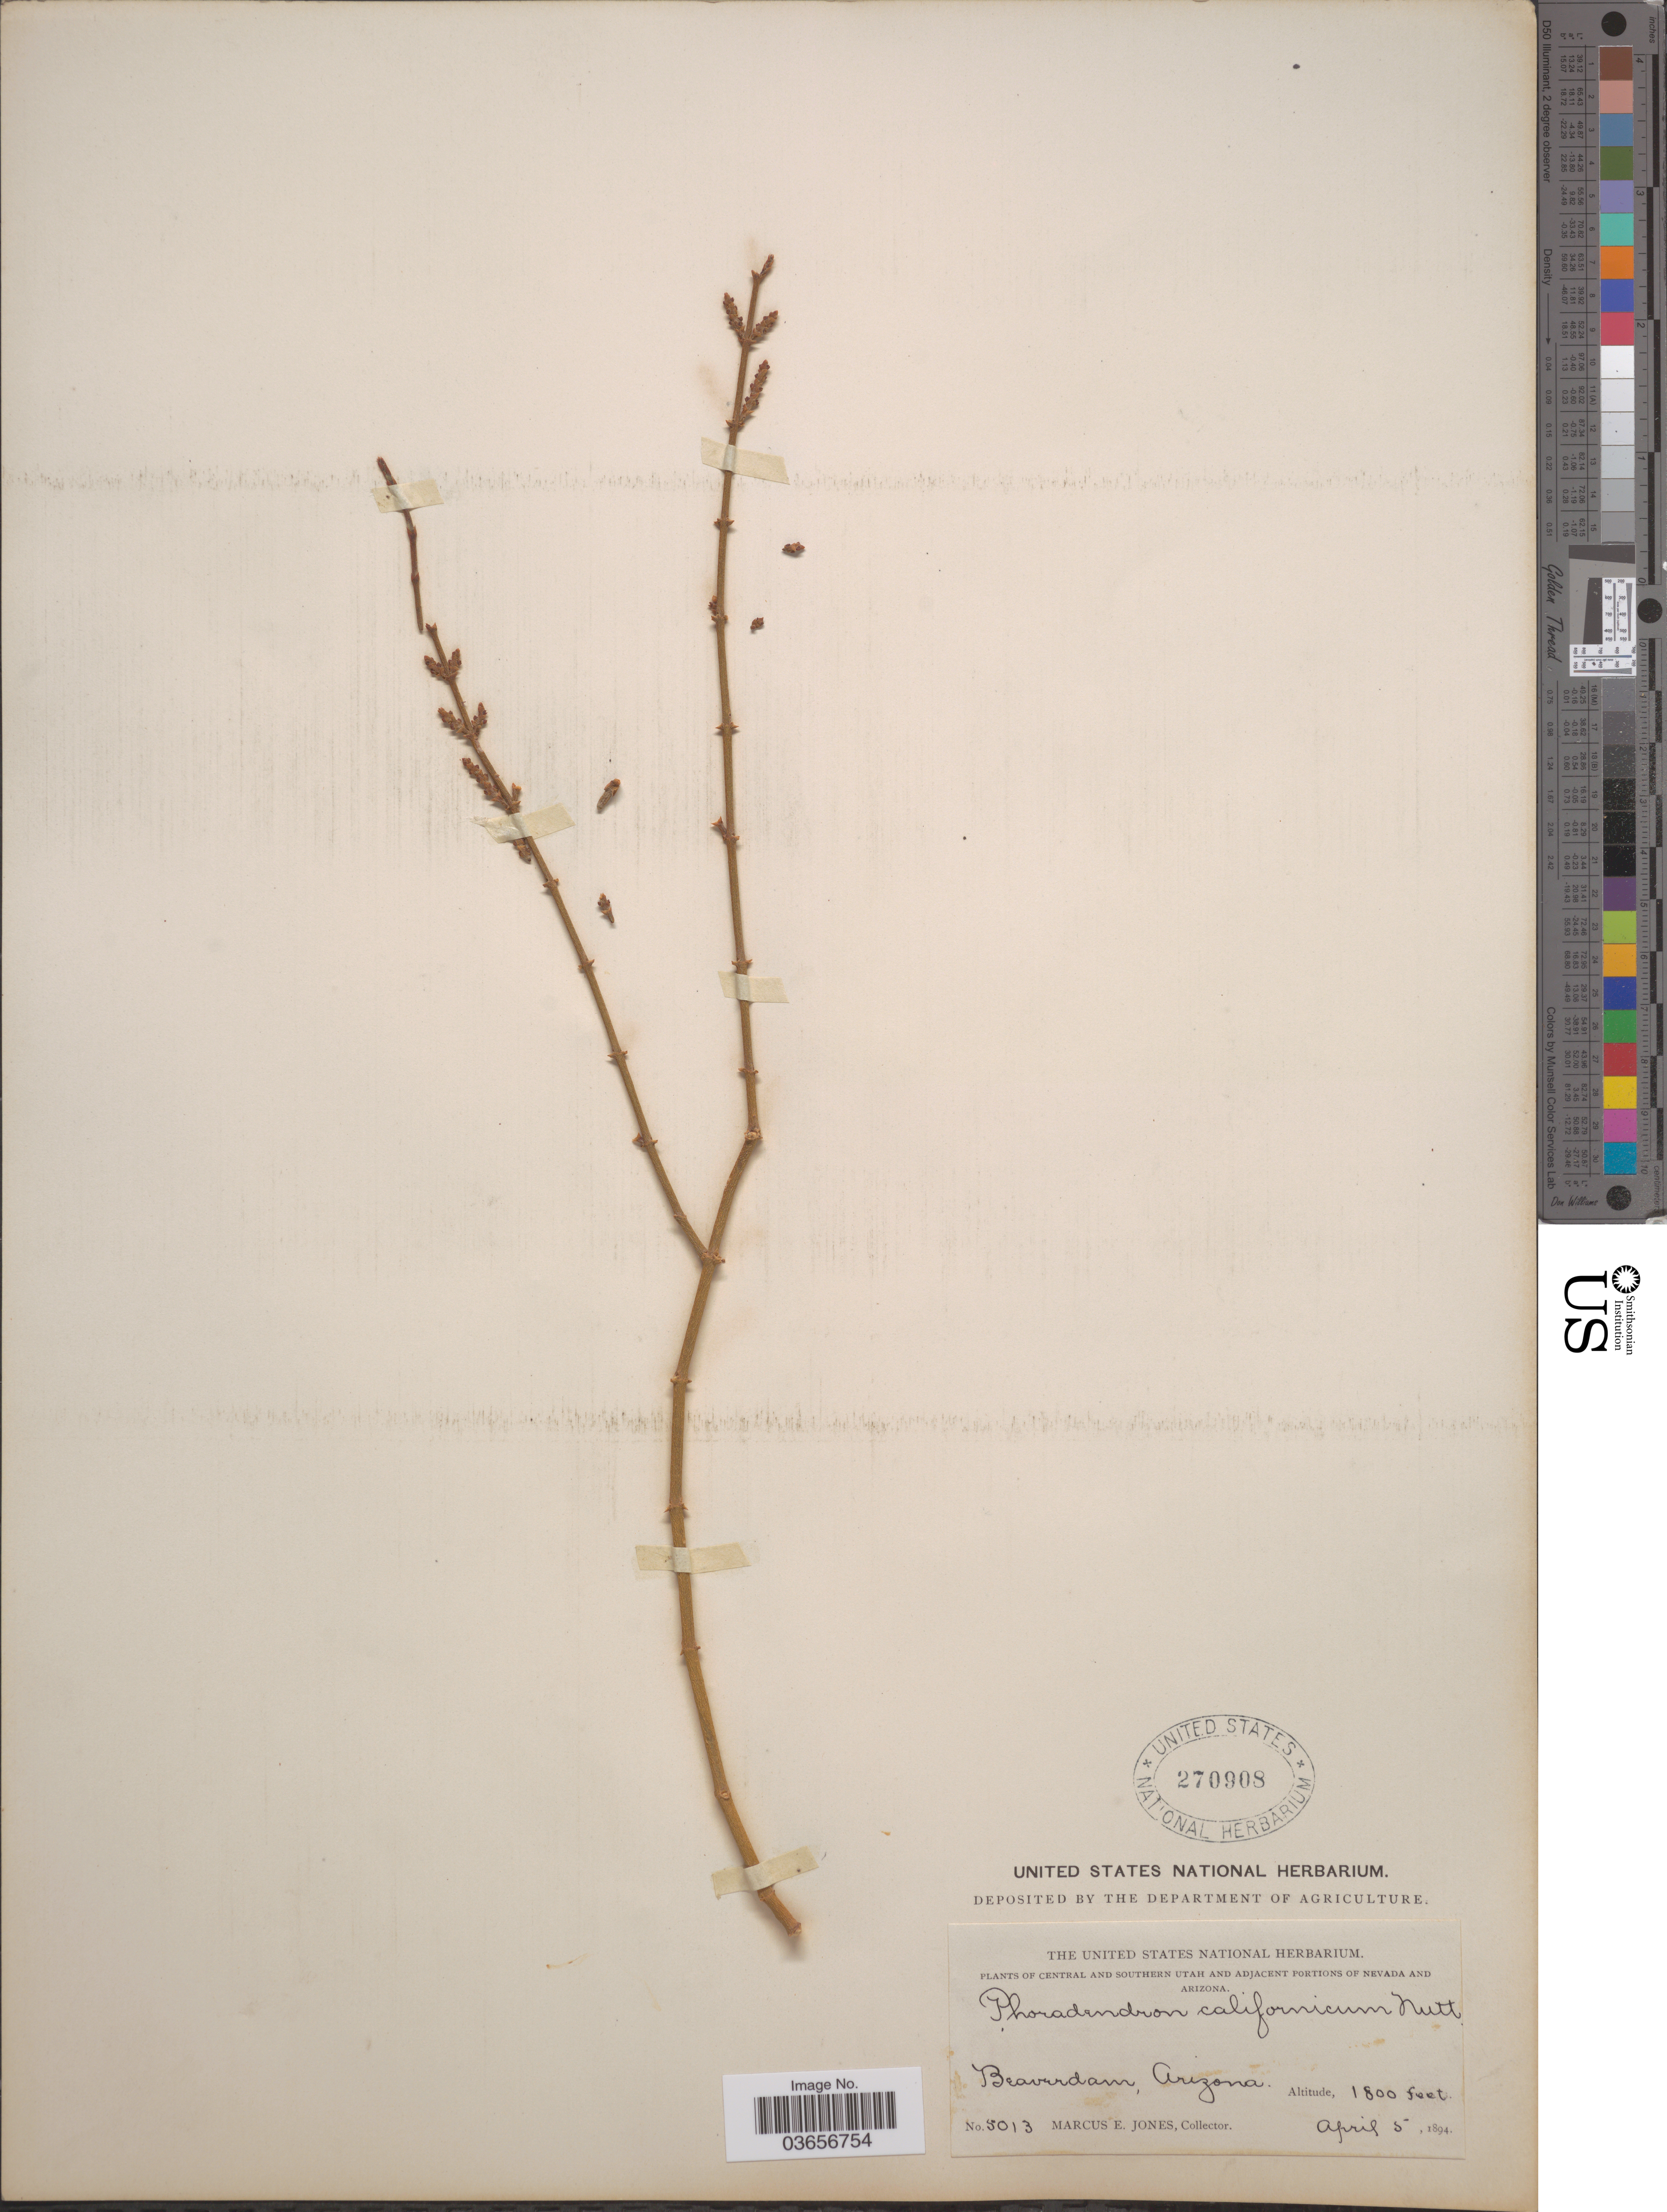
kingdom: Plantae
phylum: Tracheophyta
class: Magnoliopsida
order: Santalales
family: Viscaceae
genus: Phoradendron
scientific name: Phoradendron californicum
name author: Nutt.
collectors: M. E. Jones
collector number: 5013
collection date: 1894-04-05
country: United States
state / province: Arizona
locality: Beaverdam.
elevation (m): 549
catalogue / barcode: US 270908